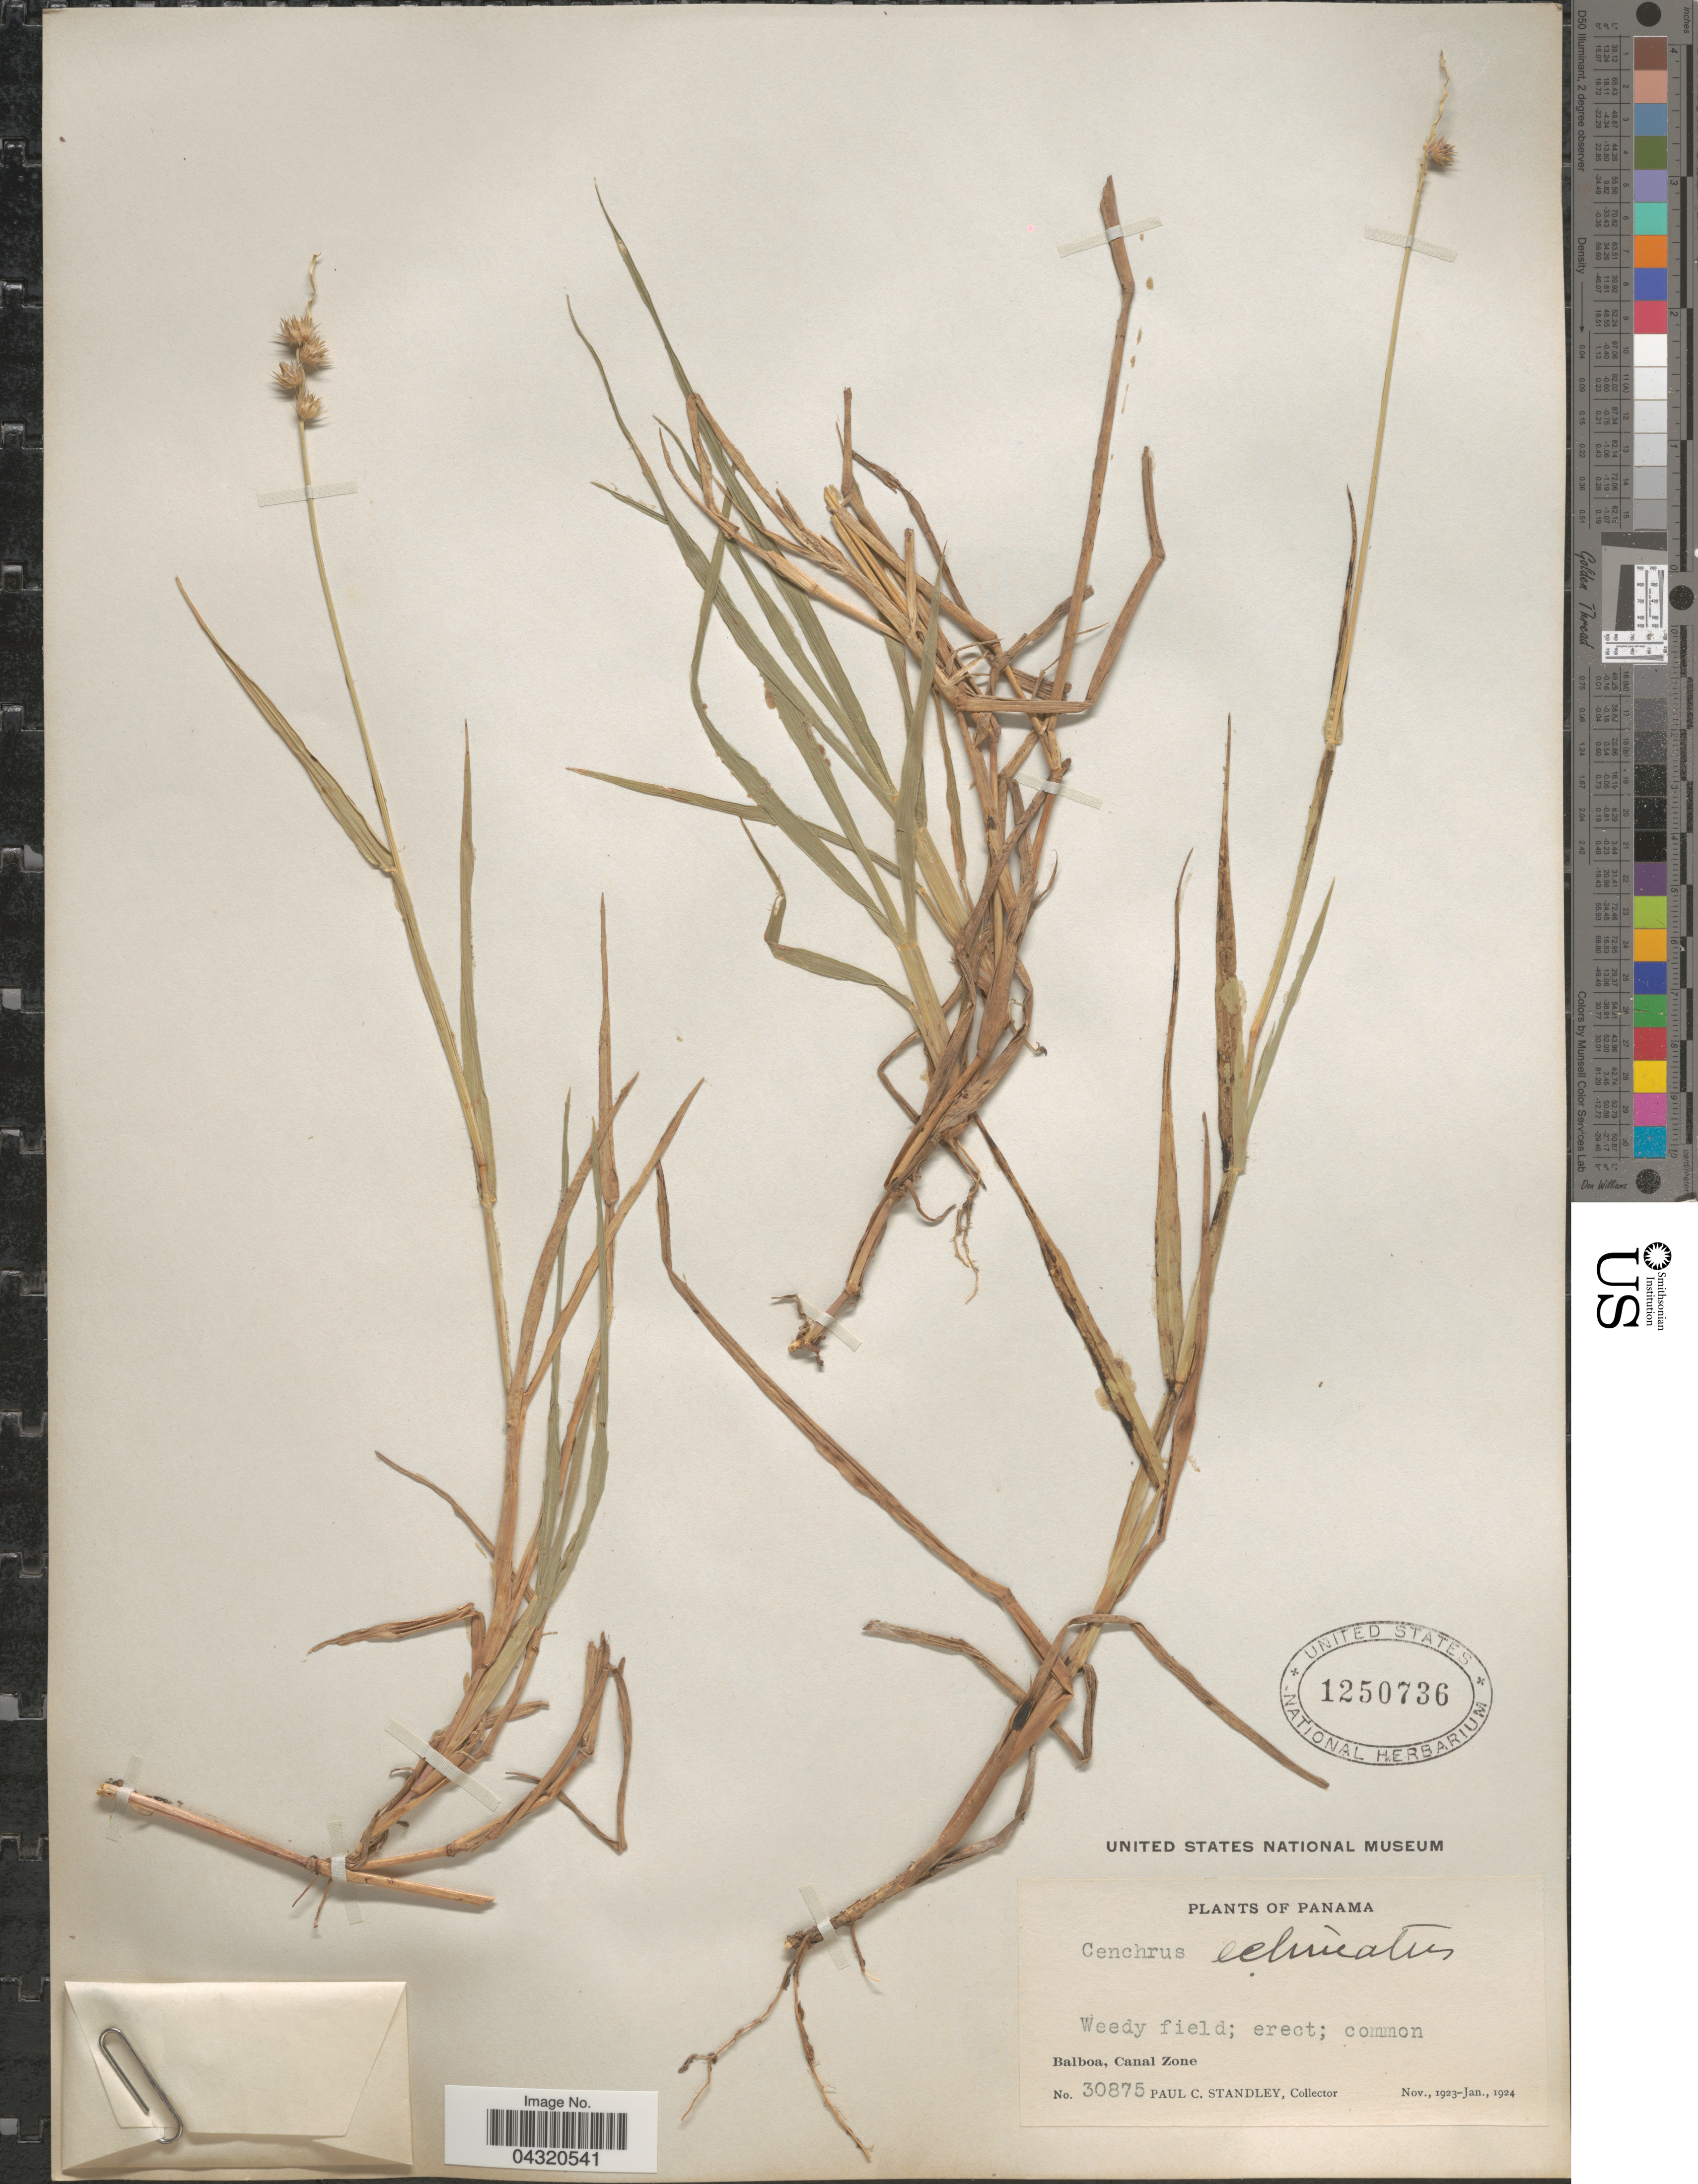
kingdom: Plantae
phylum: Tracheophyta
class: Liliopsida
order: Poales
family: Poaceae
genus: Cenchrus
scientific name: Cenchrus echinatus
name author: L.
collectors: P. C. Standley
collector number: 30875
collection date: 1923-11/1924-01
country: Panama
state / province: Colón / Panamá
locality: Balboa, Canal Zone.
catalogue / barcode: US 1250736